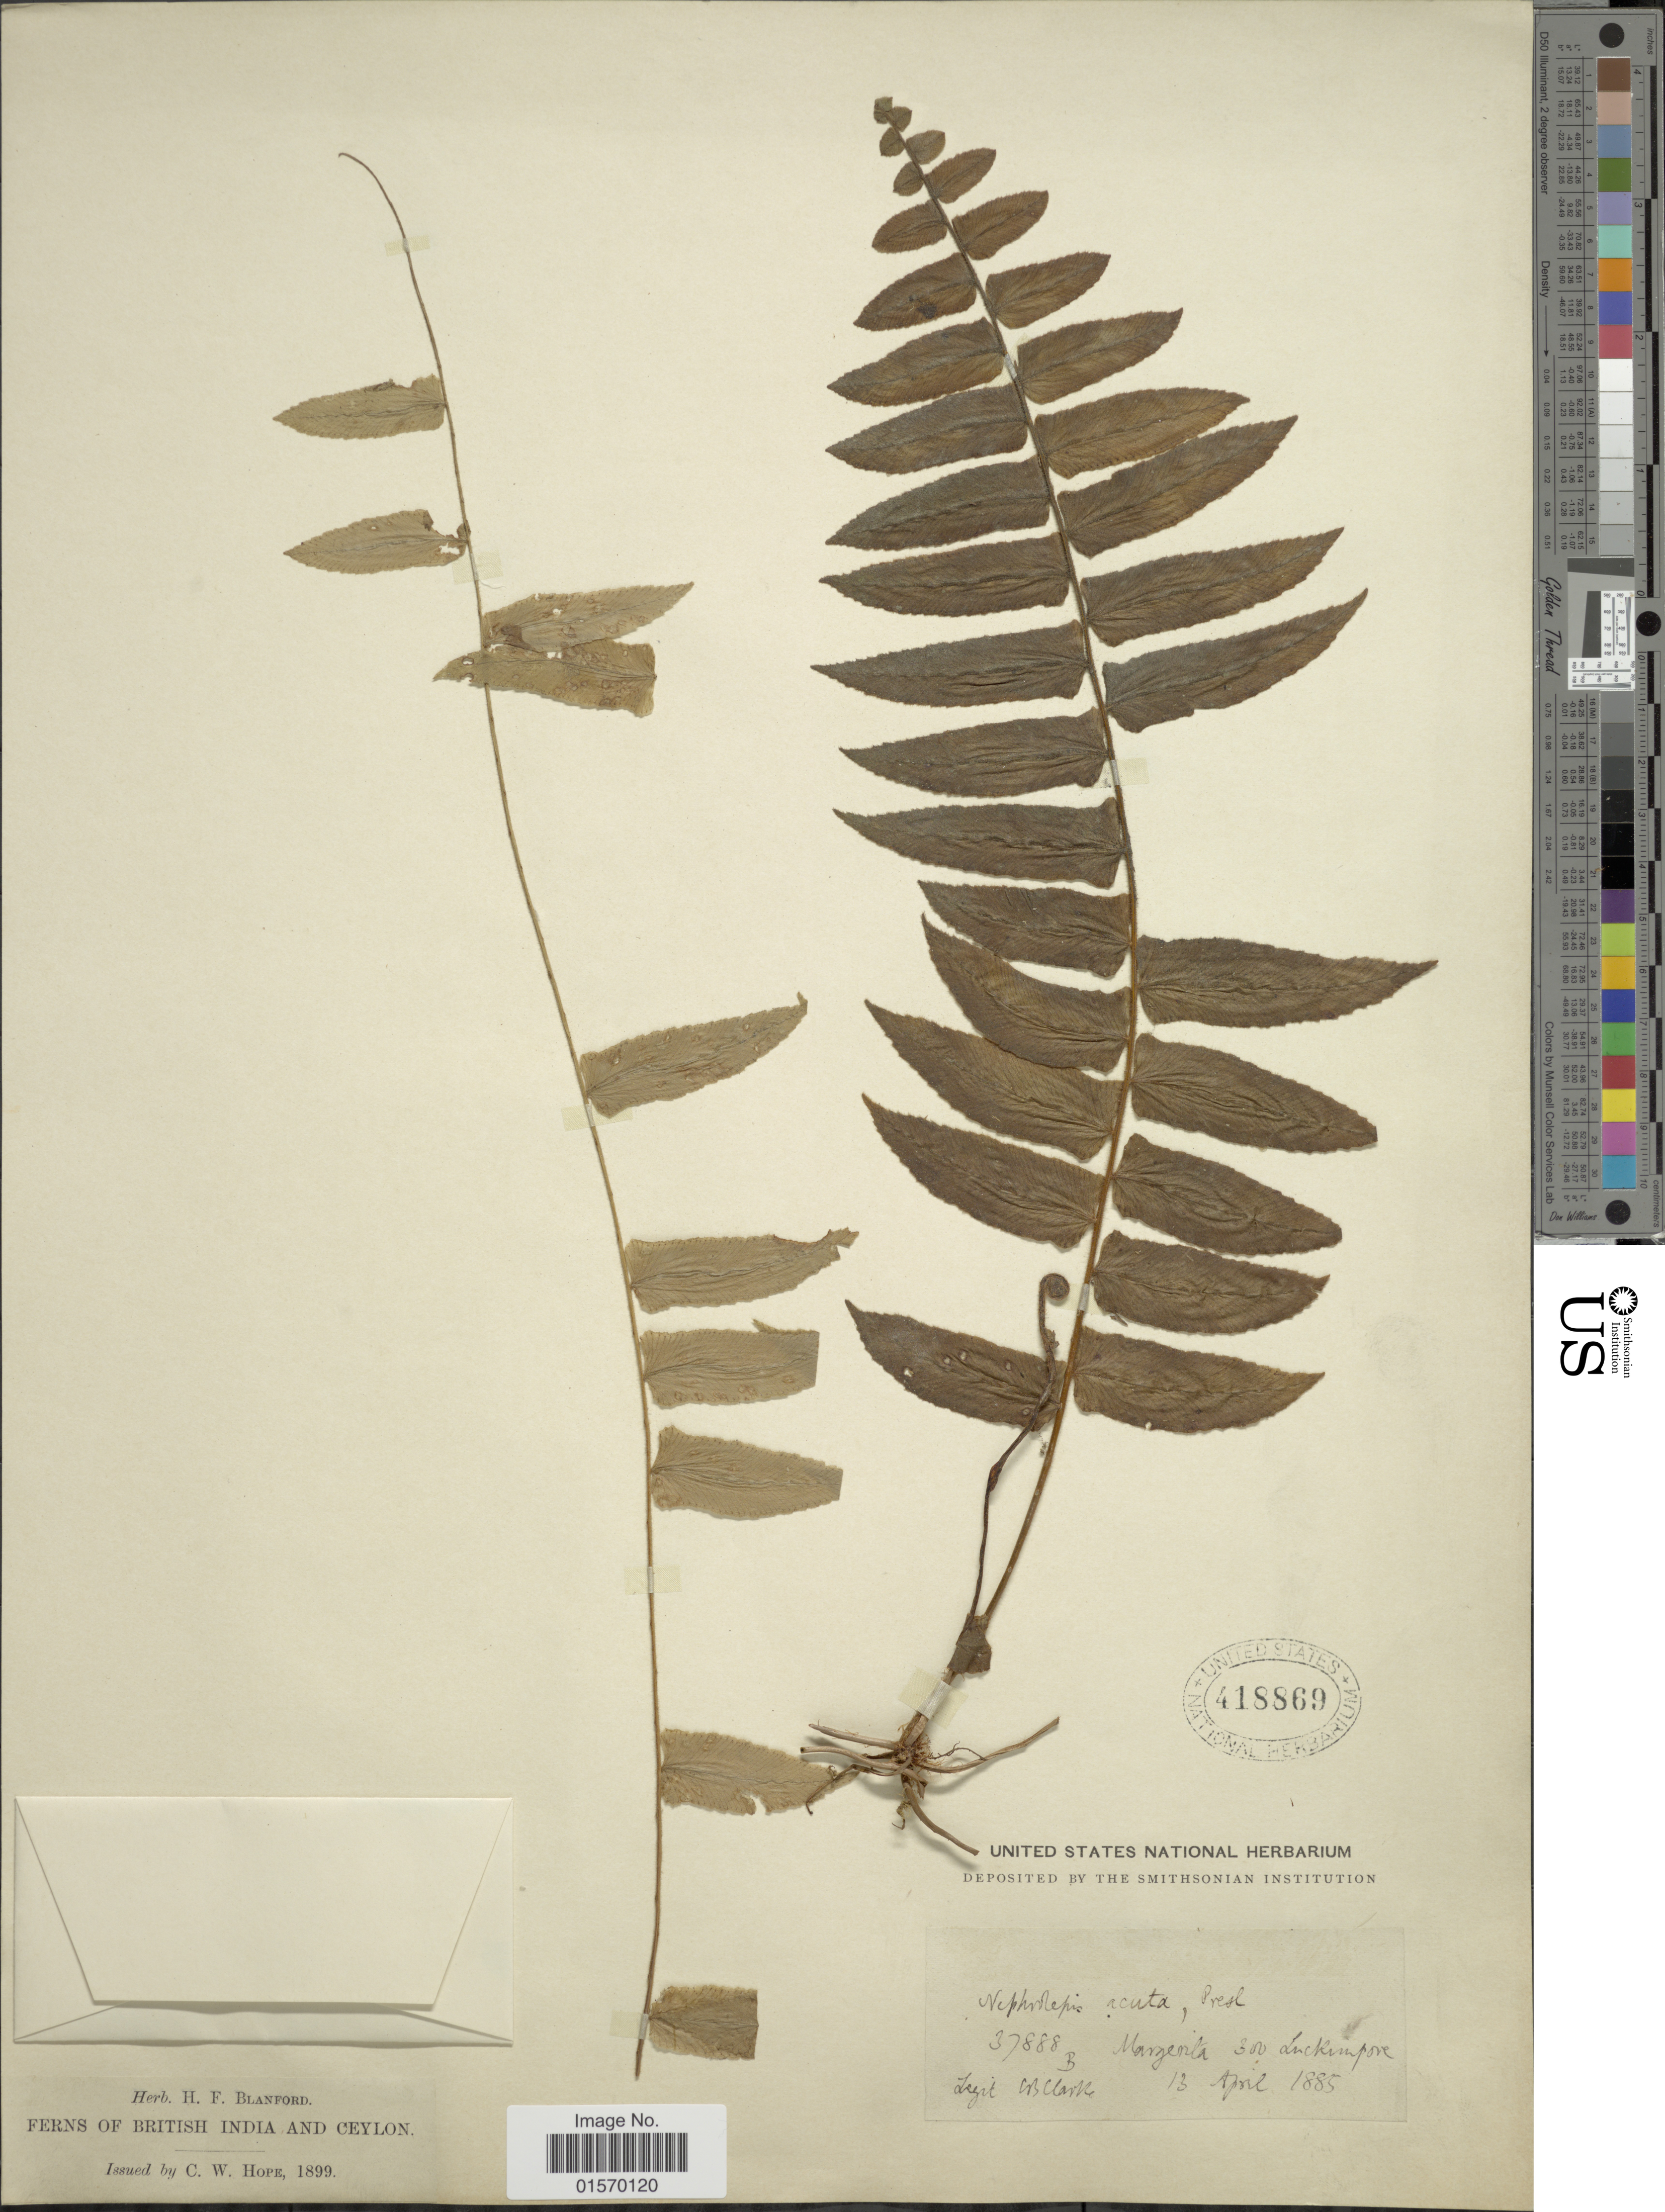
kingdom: Plantae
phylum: Tracheophyta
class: Polypodiopsida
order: Polypodiales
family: Nephrolepidaceae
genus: Nephrolepis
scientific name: Nephrolepis biserrata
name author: (Sw.) Schott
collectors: C. B. Clarke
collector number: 37888B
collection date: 1885-04-13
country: India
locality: British India and Ceylon. Margerita 300 Luckinpove [unsure placement]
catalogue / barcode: US 418869